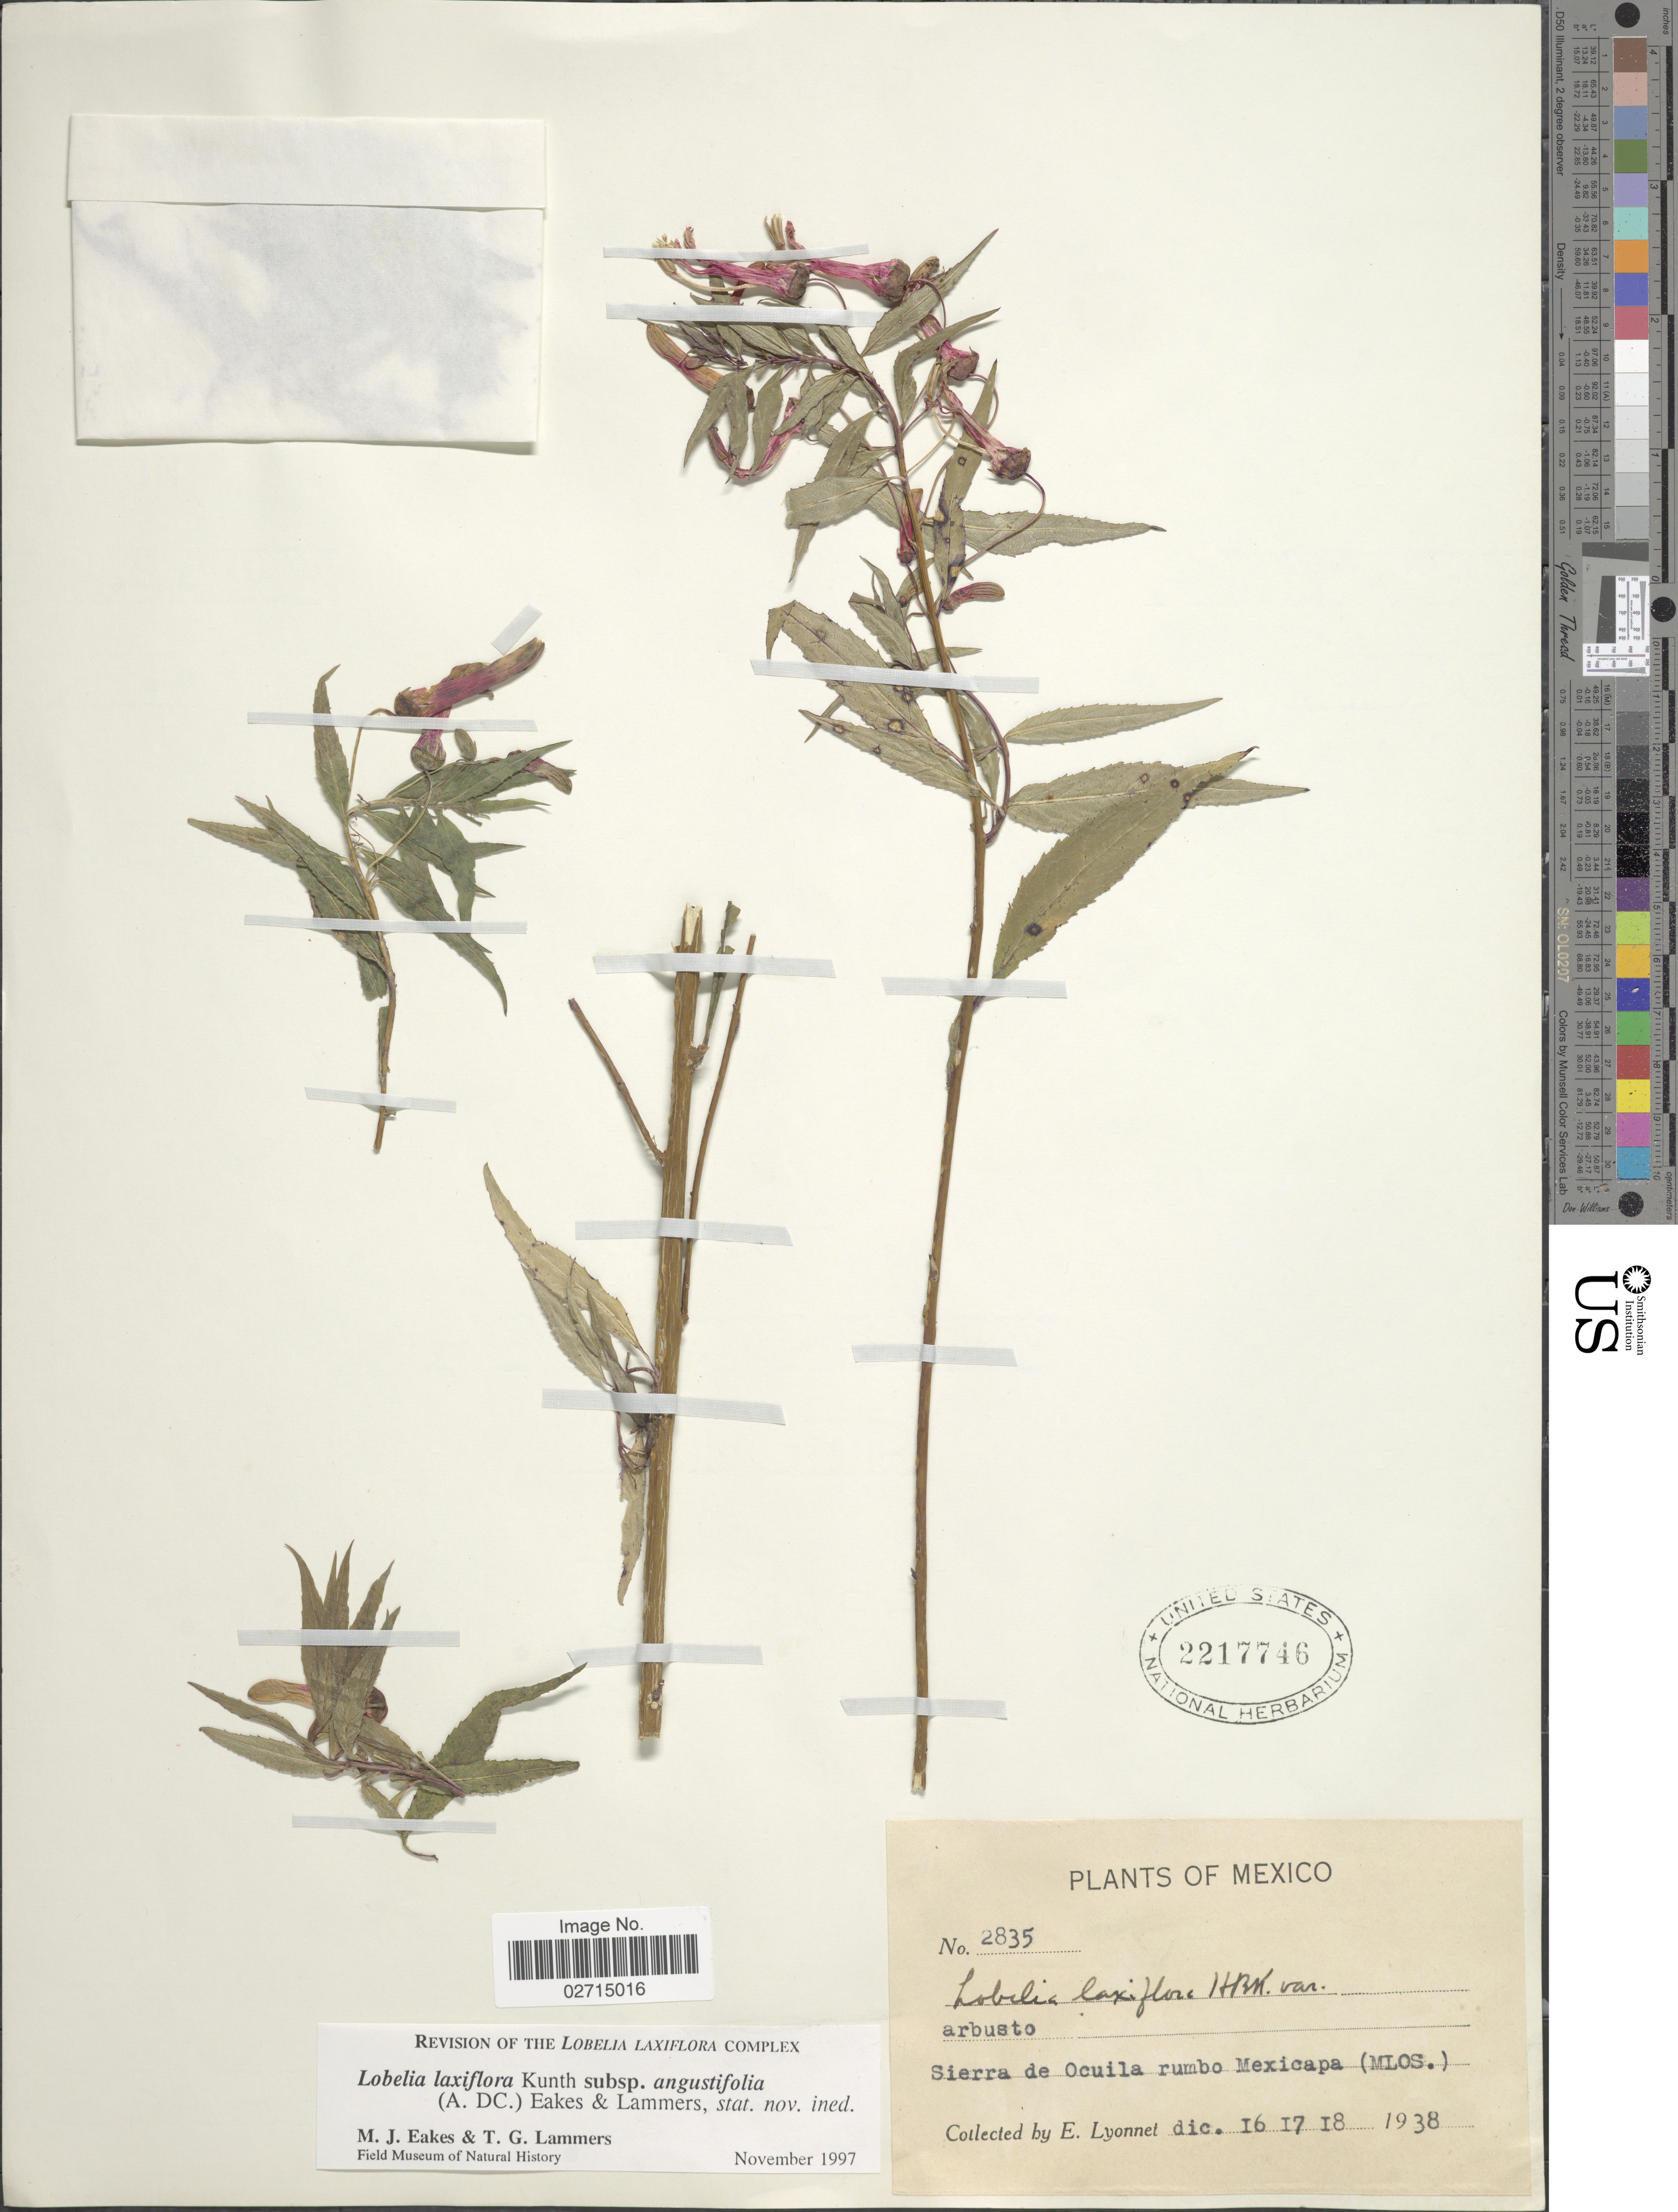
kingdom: Plantae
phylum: Tracheophyta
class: Magnoliopsida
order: Asterales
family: Campanulaceae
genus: Leptocodon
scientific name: Leptocodon laxiflora var. angustifolia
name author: A. DC.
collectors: E. Lyonnet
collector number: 2835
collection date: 1938-12-16/1938-12-18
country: Mexico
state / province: Morelos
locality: Sierra de Ocuila rumbo Mexicapa (Mlos.)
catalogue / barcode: US 2217746